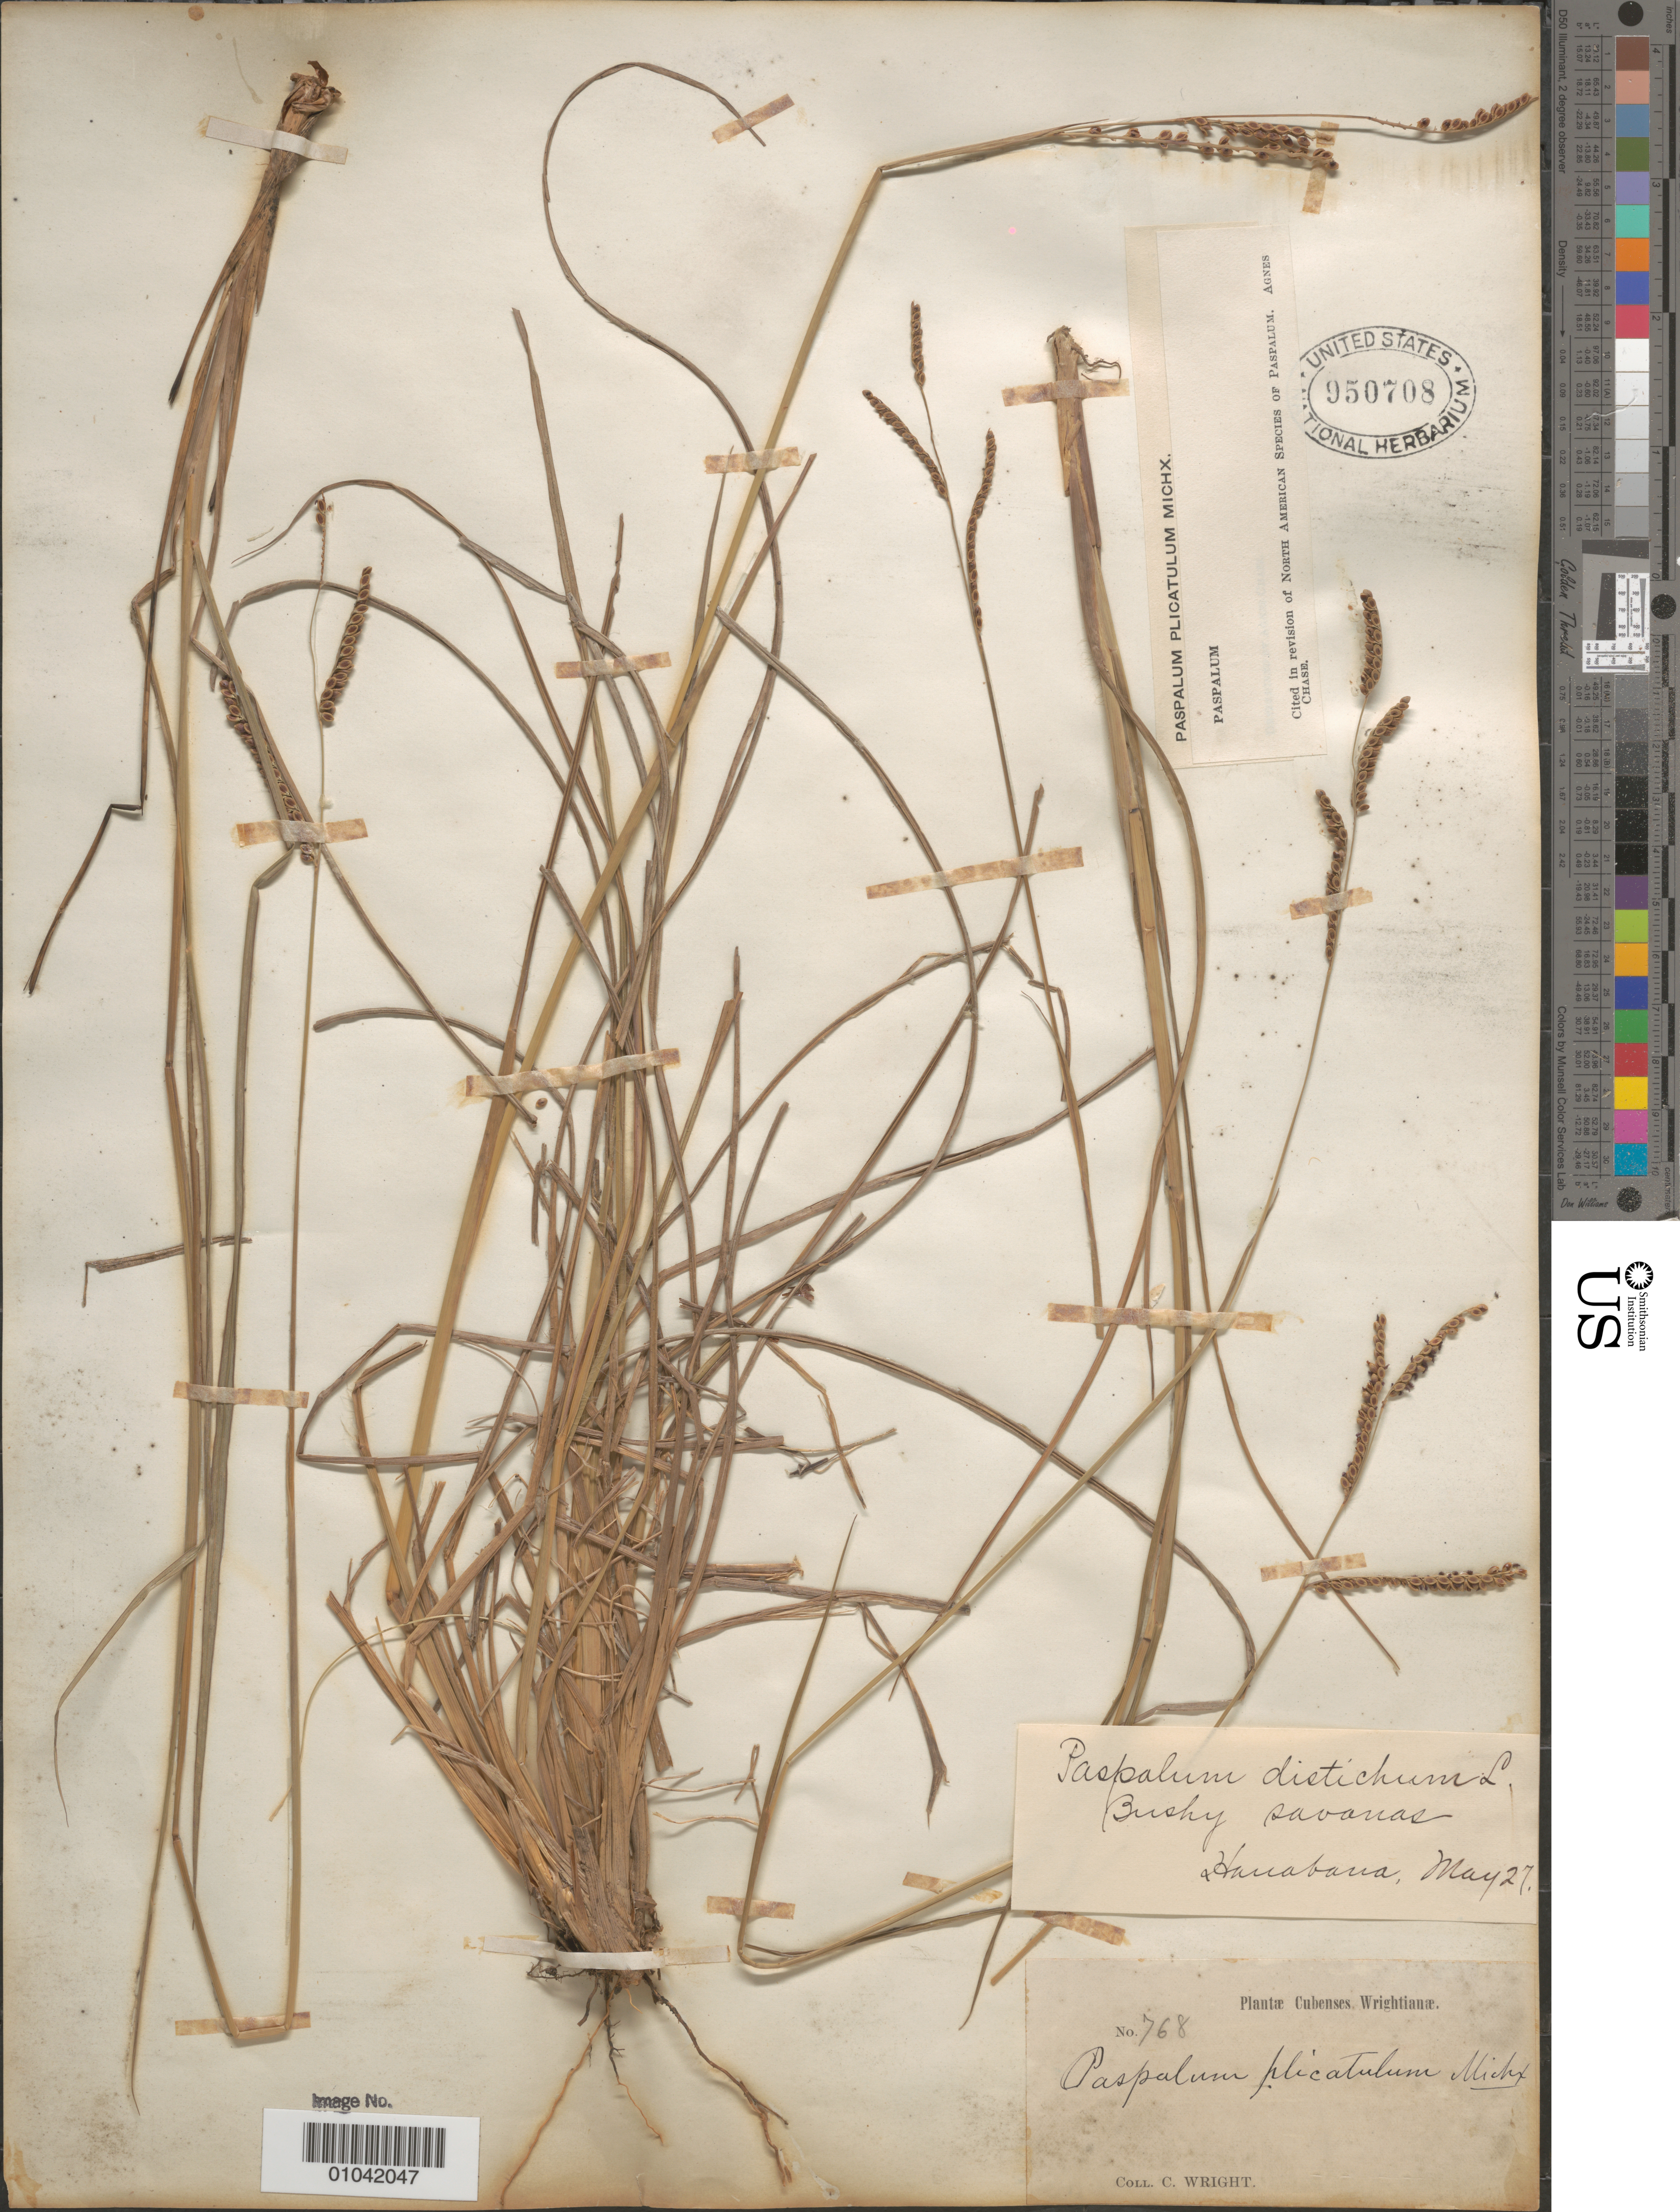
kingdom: Plantae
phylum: Tracheophyta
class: Liliopsida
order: Poales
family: Poaceae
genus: Paspalum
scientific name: Paspalum plicatulum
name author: Michx.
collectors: C. Wright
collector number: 768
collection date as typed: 27 May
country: Cuba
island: Cuba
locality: Hanabana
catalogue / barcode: US 950708